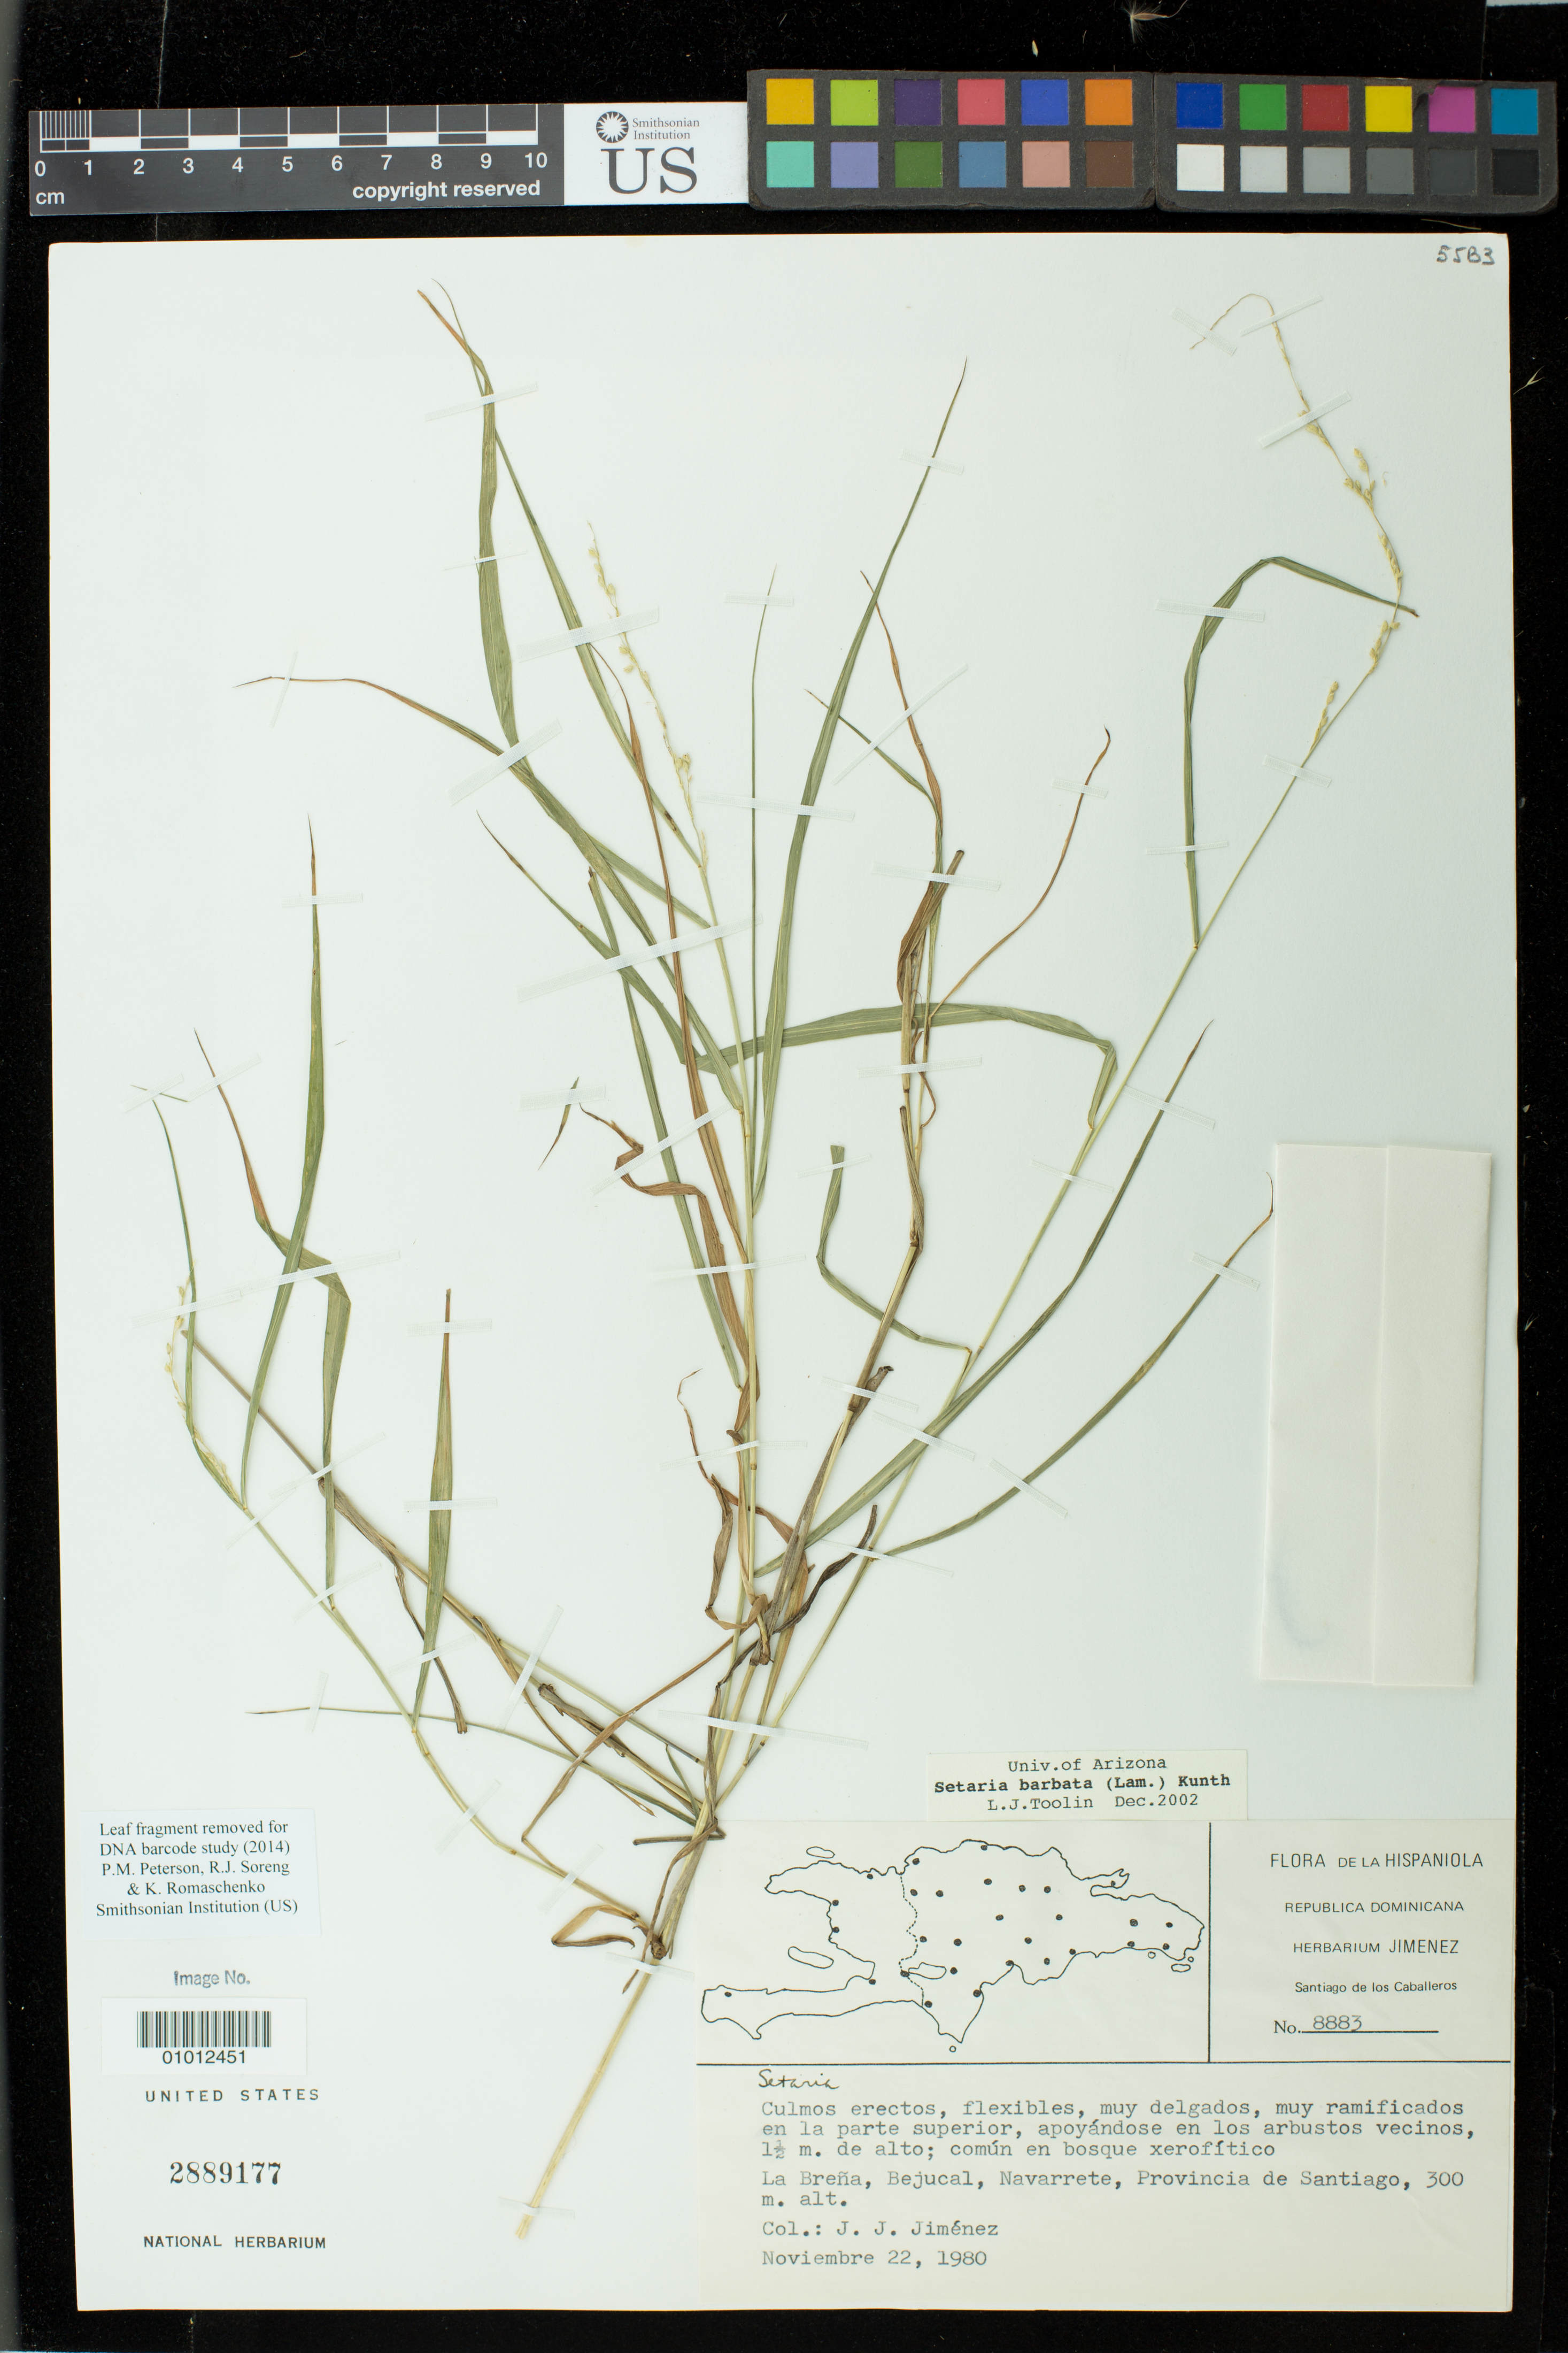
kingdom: Plantae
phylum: Tracheophyta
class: Liliopsida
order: Poales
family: Poaceae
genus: Setaria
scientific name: Setaria barbata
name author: (Lam.) Kunth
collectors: J. J. Jiménez Almonte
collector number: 8883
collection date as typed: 22 Nov 1980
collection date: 1980-11-22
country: Dominican Republic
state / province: Santiago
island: Hispaniola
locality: La Brena, Bejucal, Navarrete, Provincia de Santiago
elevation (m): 300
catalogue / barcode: US 2889177